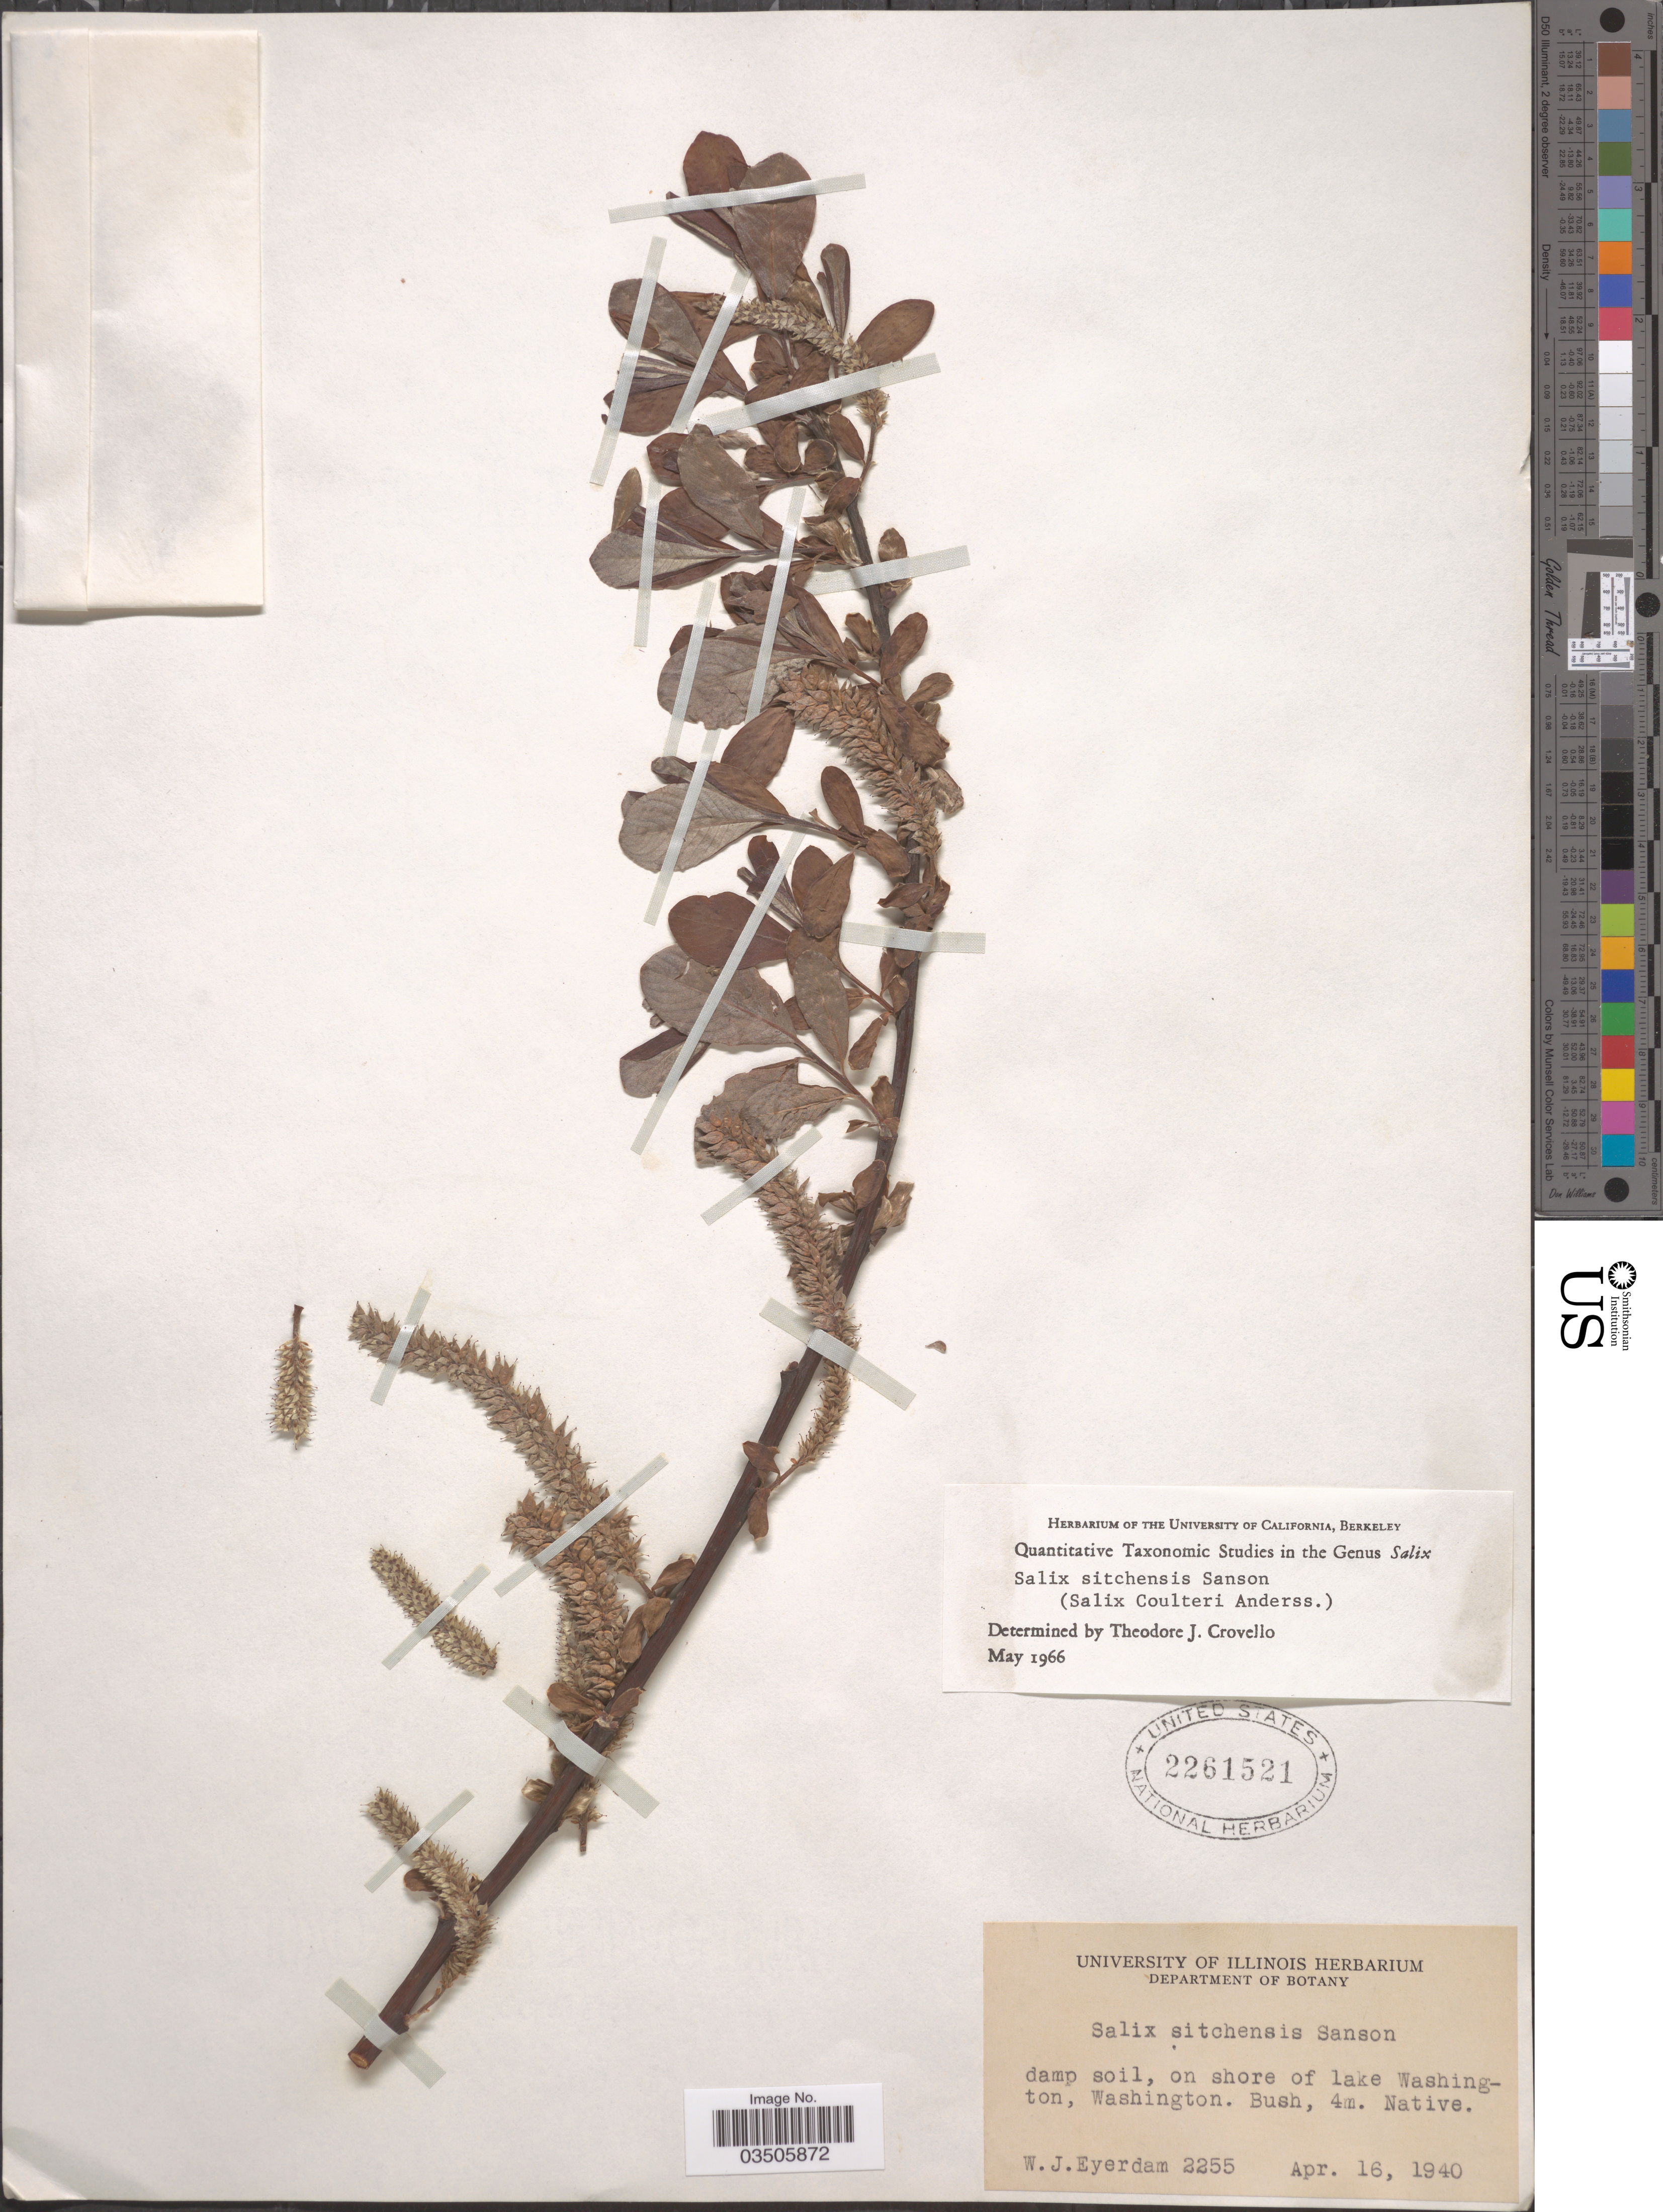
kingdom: Plantae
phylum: Tracheophyta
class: Magnoliopsida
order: Malpighiales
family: Salicaceae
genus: Salix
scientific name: Salix sitchensis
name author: Sanson ex Bong.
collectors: W. J. Eyerdam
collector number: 2255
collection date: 1940-04-16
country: United States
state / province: Washington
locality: On shore of lake Washington.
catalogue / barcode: US 2261521